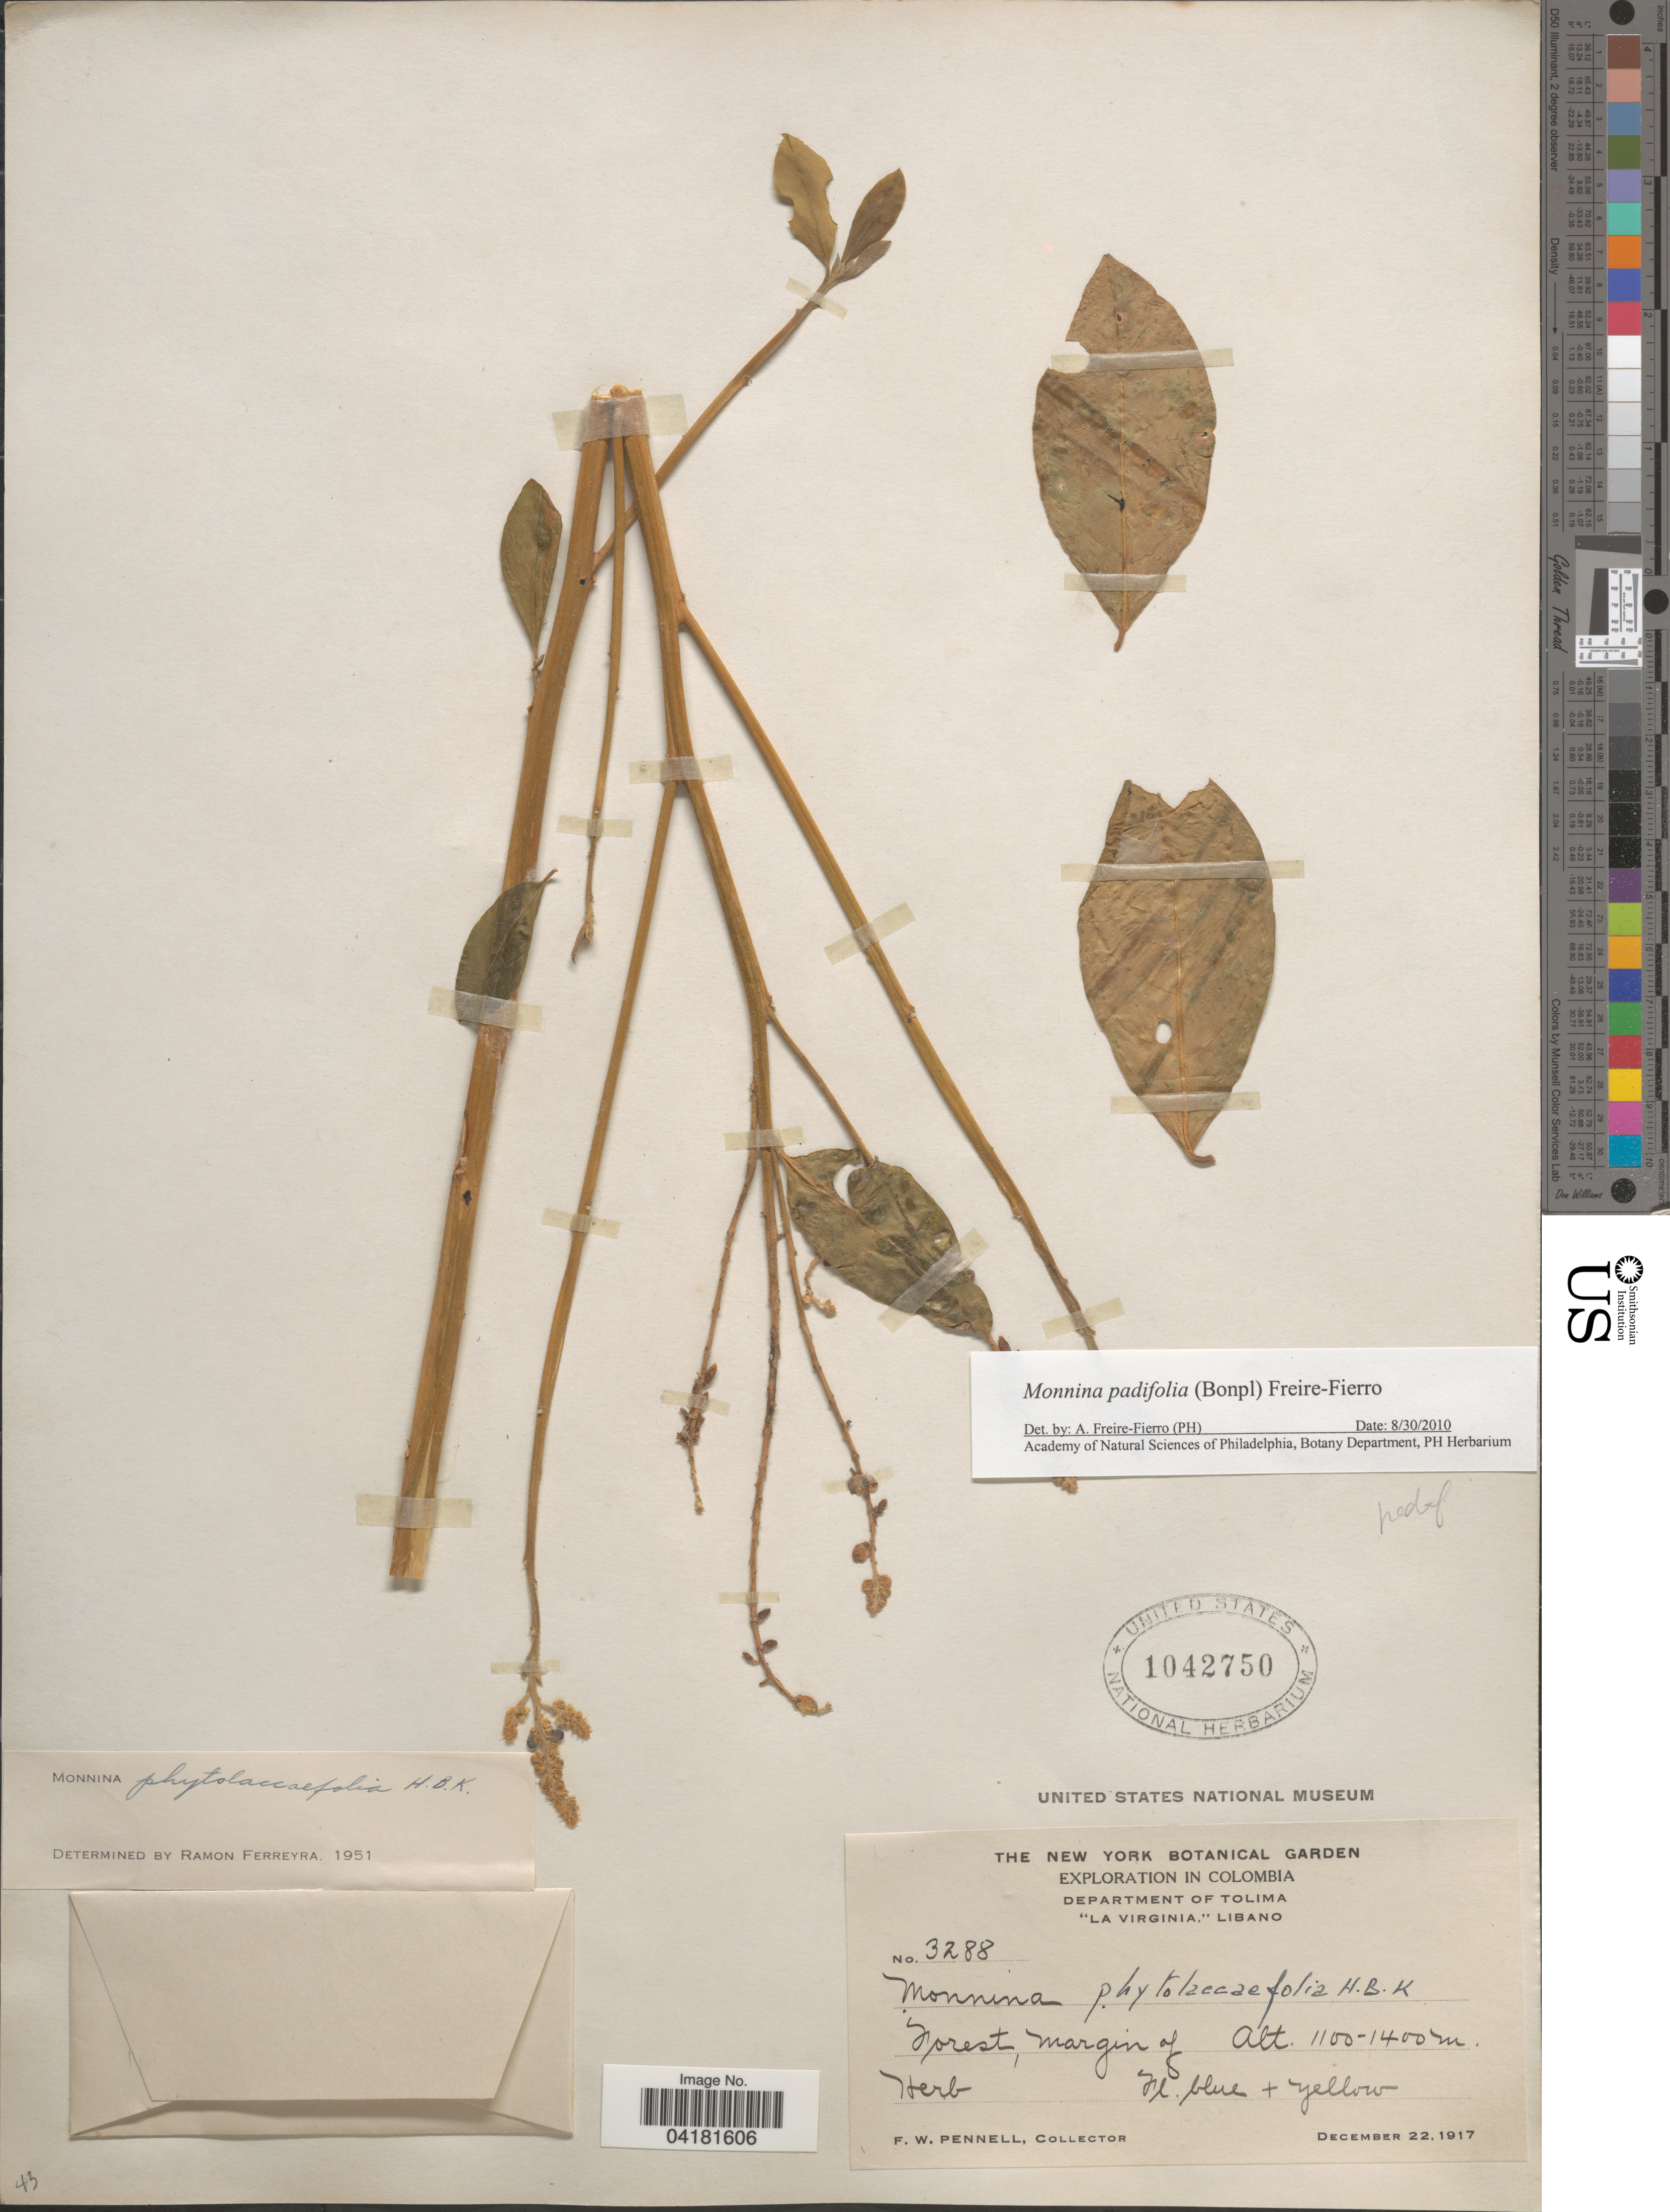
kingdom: Plantae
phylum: Tracheophyta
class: Magnoliopsida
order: Fabales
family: Polygalaceae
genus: Monnina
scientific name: Monnina padifolia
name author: (Bonpl.) Freire-Fierro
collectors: F. W. Pennell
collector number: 3288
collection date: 1917-12-22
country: Colombia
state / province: Tolima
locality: Exploration in Colombia. Department of Tolima. "La Virginia," Libano. Margin of.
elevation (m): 1100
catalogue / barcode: US 1042750